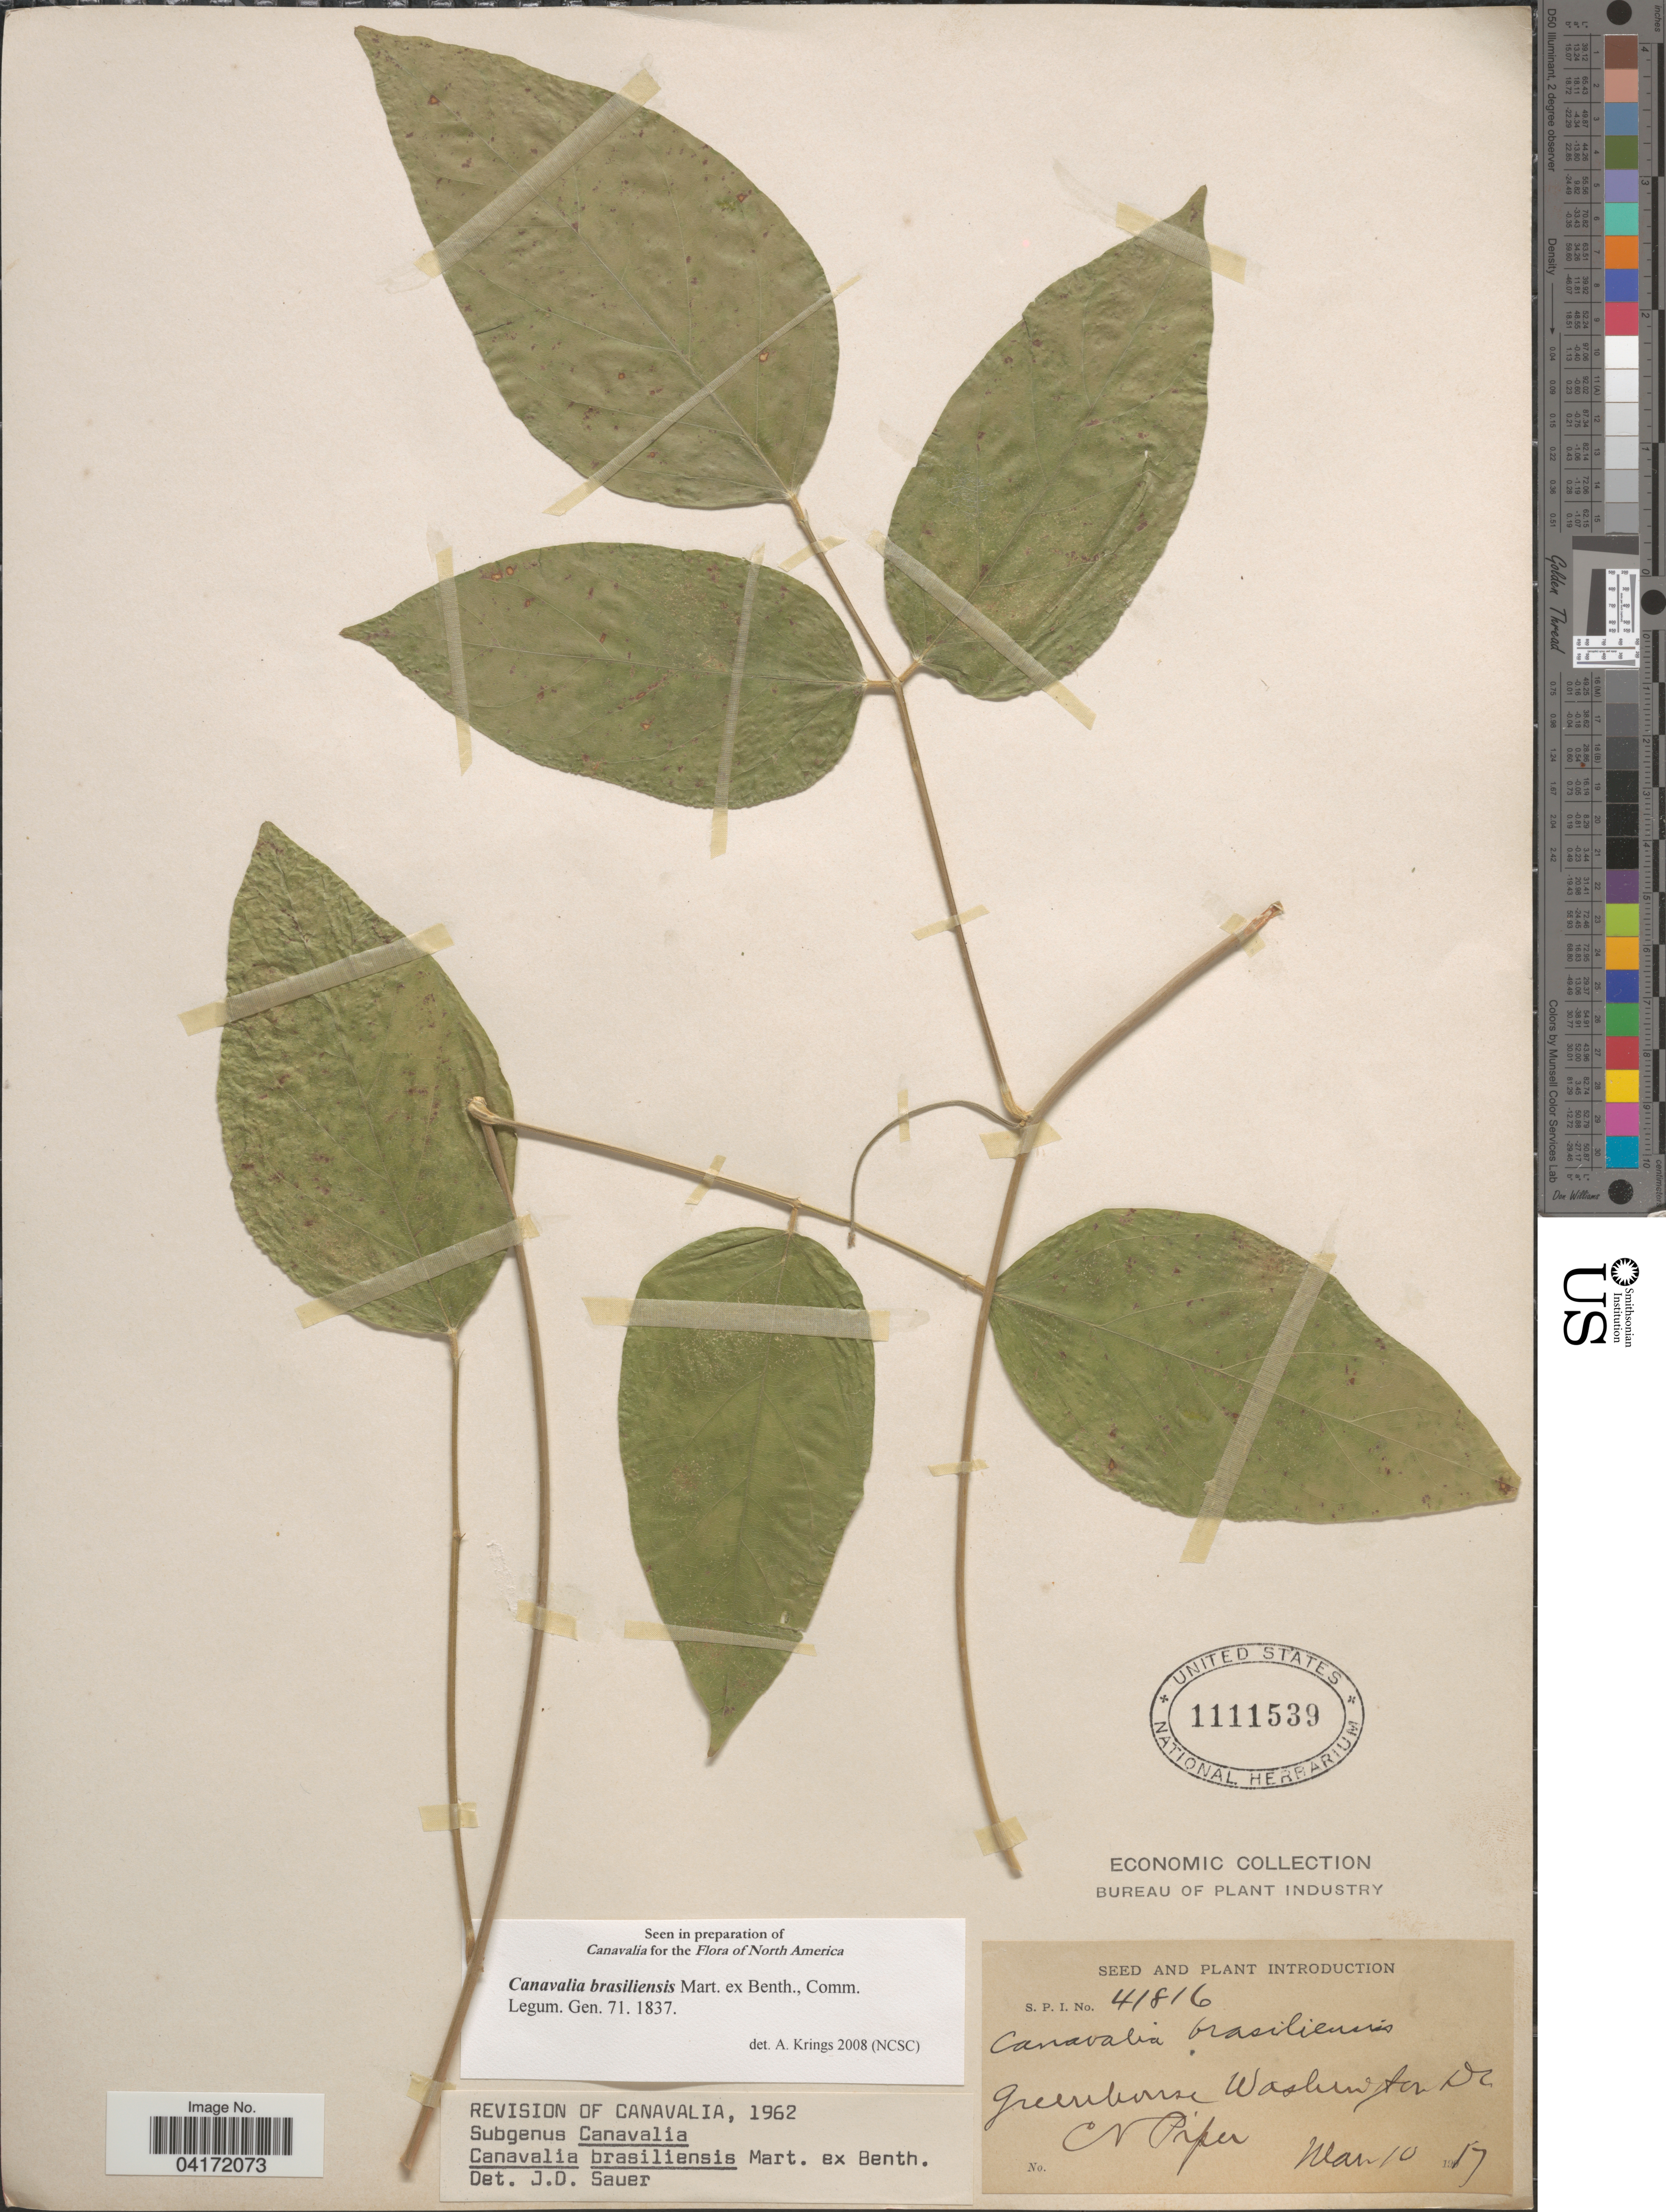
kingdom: Plantae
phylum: Tracheophyta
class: Magnoliopsida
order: Fabales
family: Fabaceae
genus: Canavalia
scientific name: Canavalia brasiliensis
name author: Mart. ex Benth.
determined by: Krings, A.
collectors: C. V. Piper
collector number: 41816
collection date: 1917-03-10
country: United States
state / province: District of Columbia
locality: Greenhouse Washington.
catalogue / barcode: US 1111539